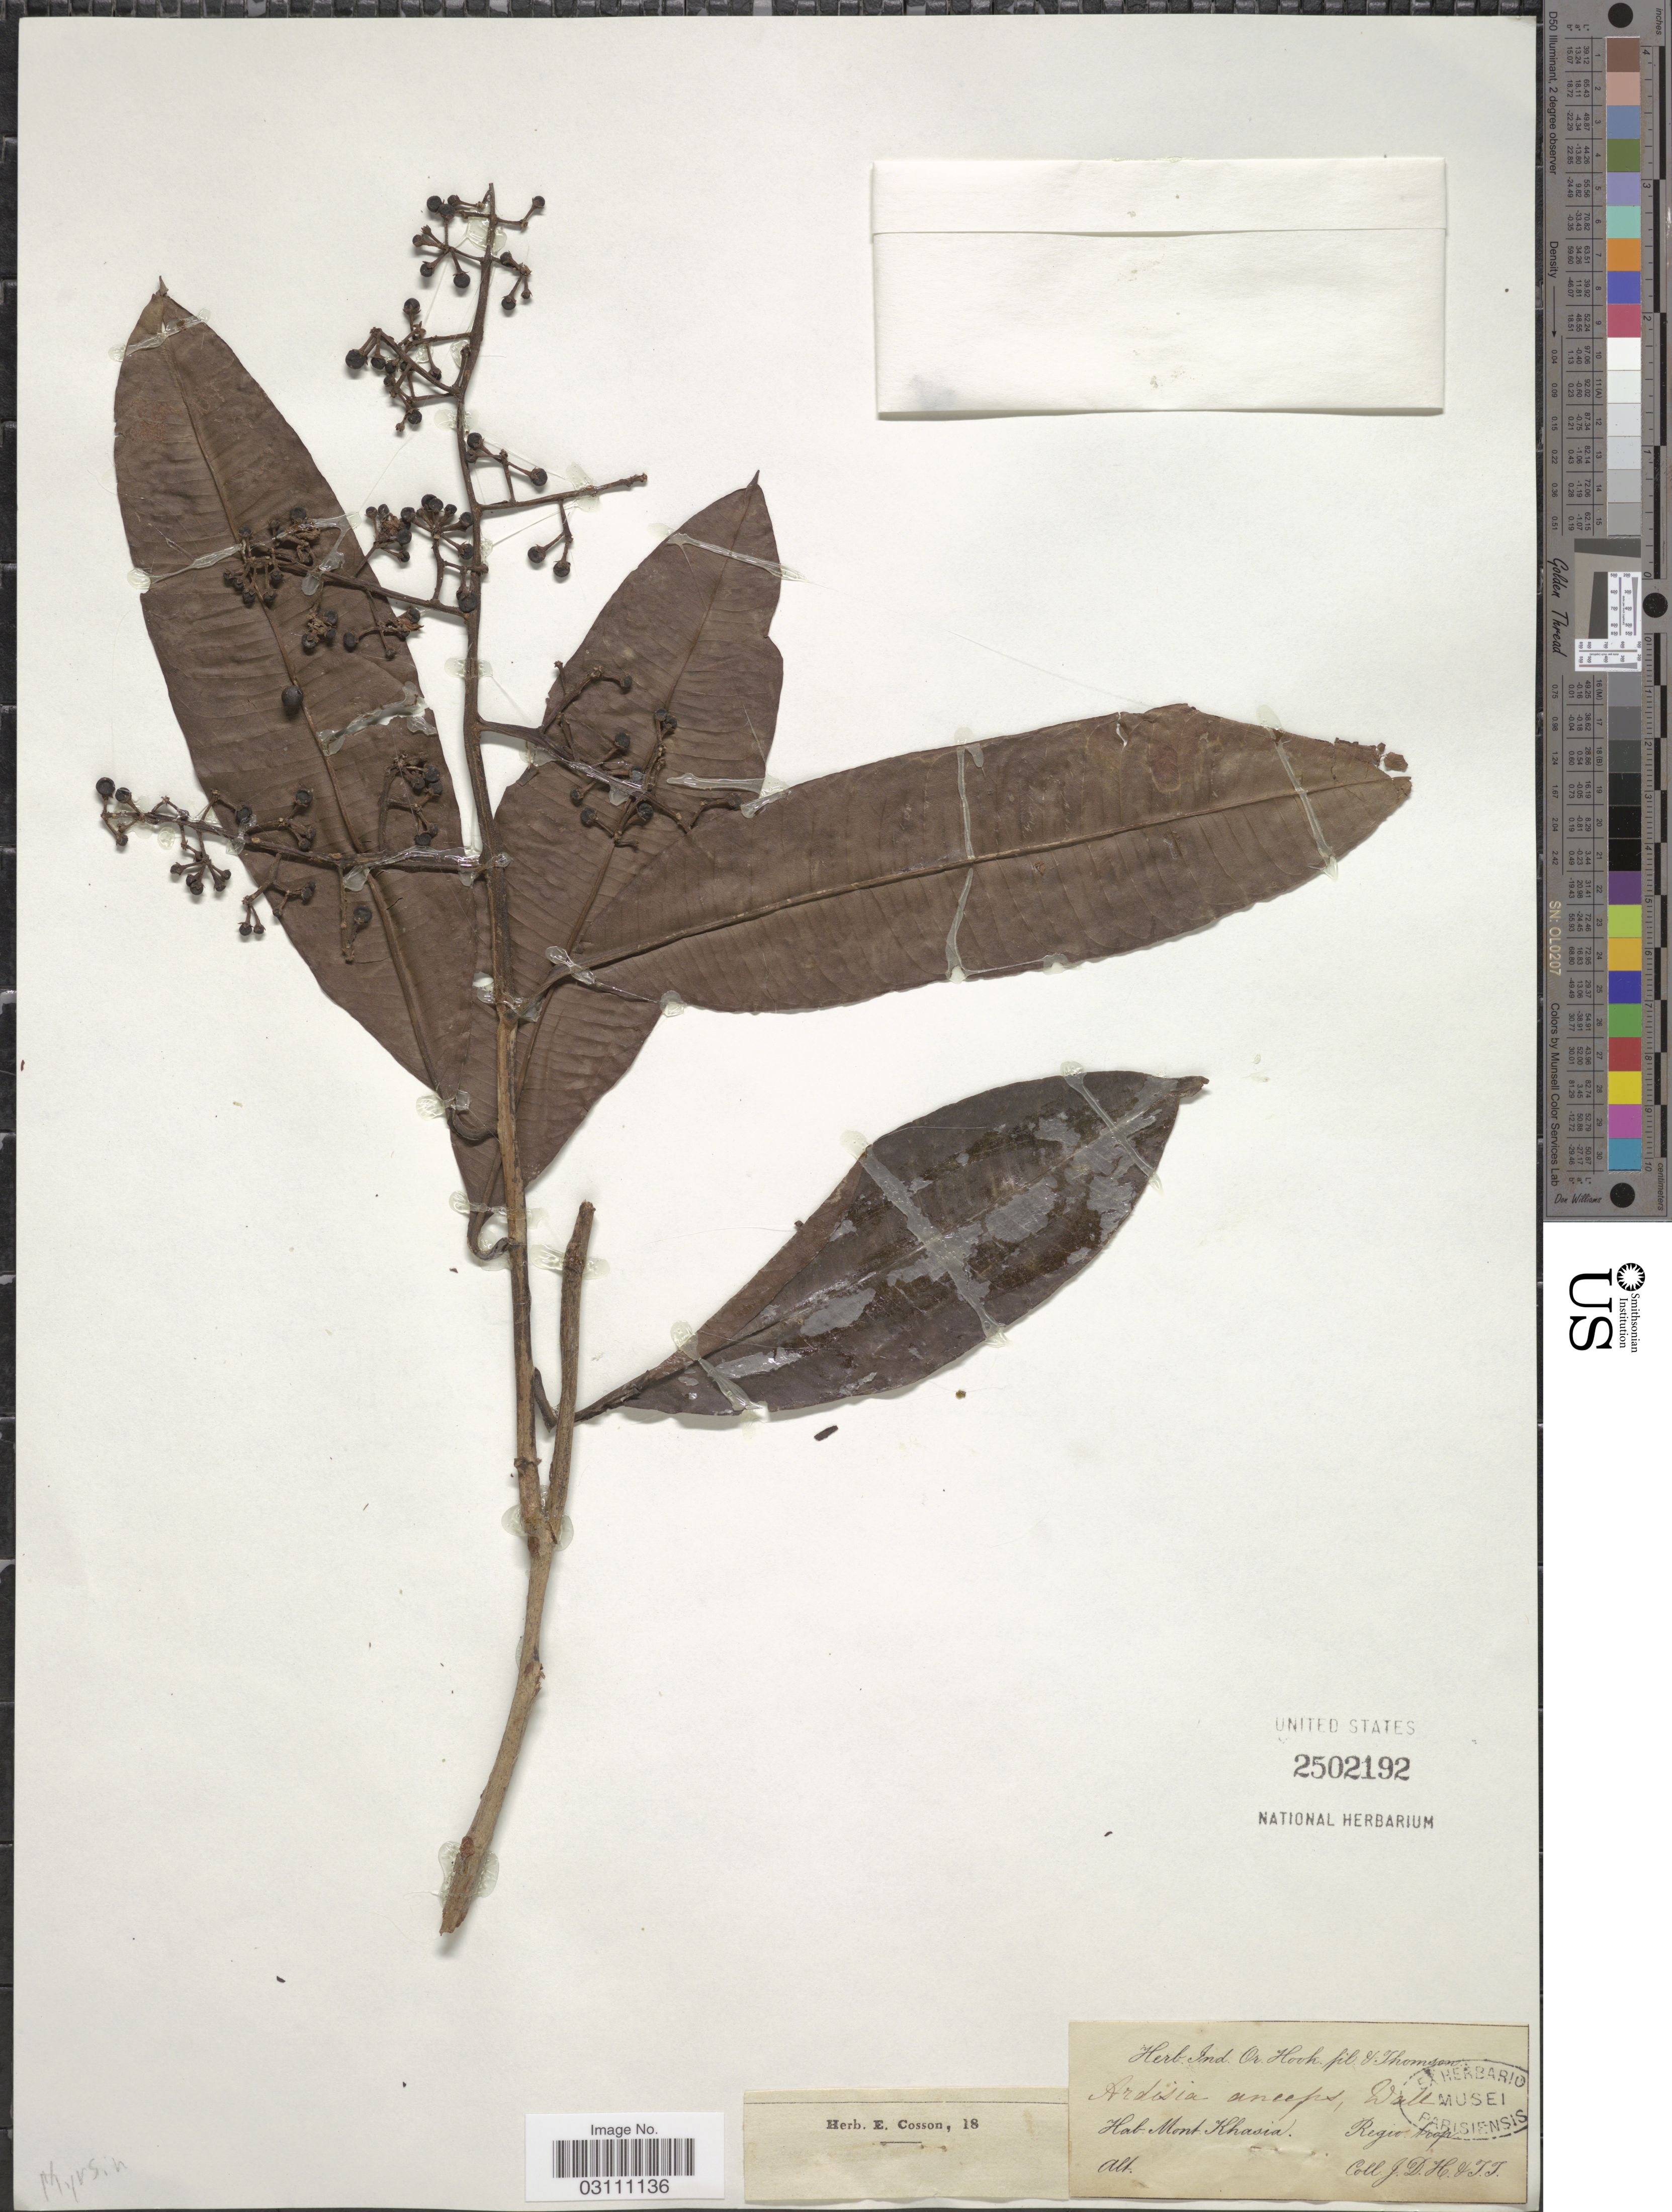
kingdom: Plantae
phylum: Tracheophyta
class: Magnoliopsida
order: Ericales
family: Primulaceae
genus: Ardisia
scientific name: Ardisia colorata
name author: Roxb.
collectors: J. D. Hooker & T. Thomson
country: India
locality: Mont Khasia.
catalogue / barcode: US 2502192